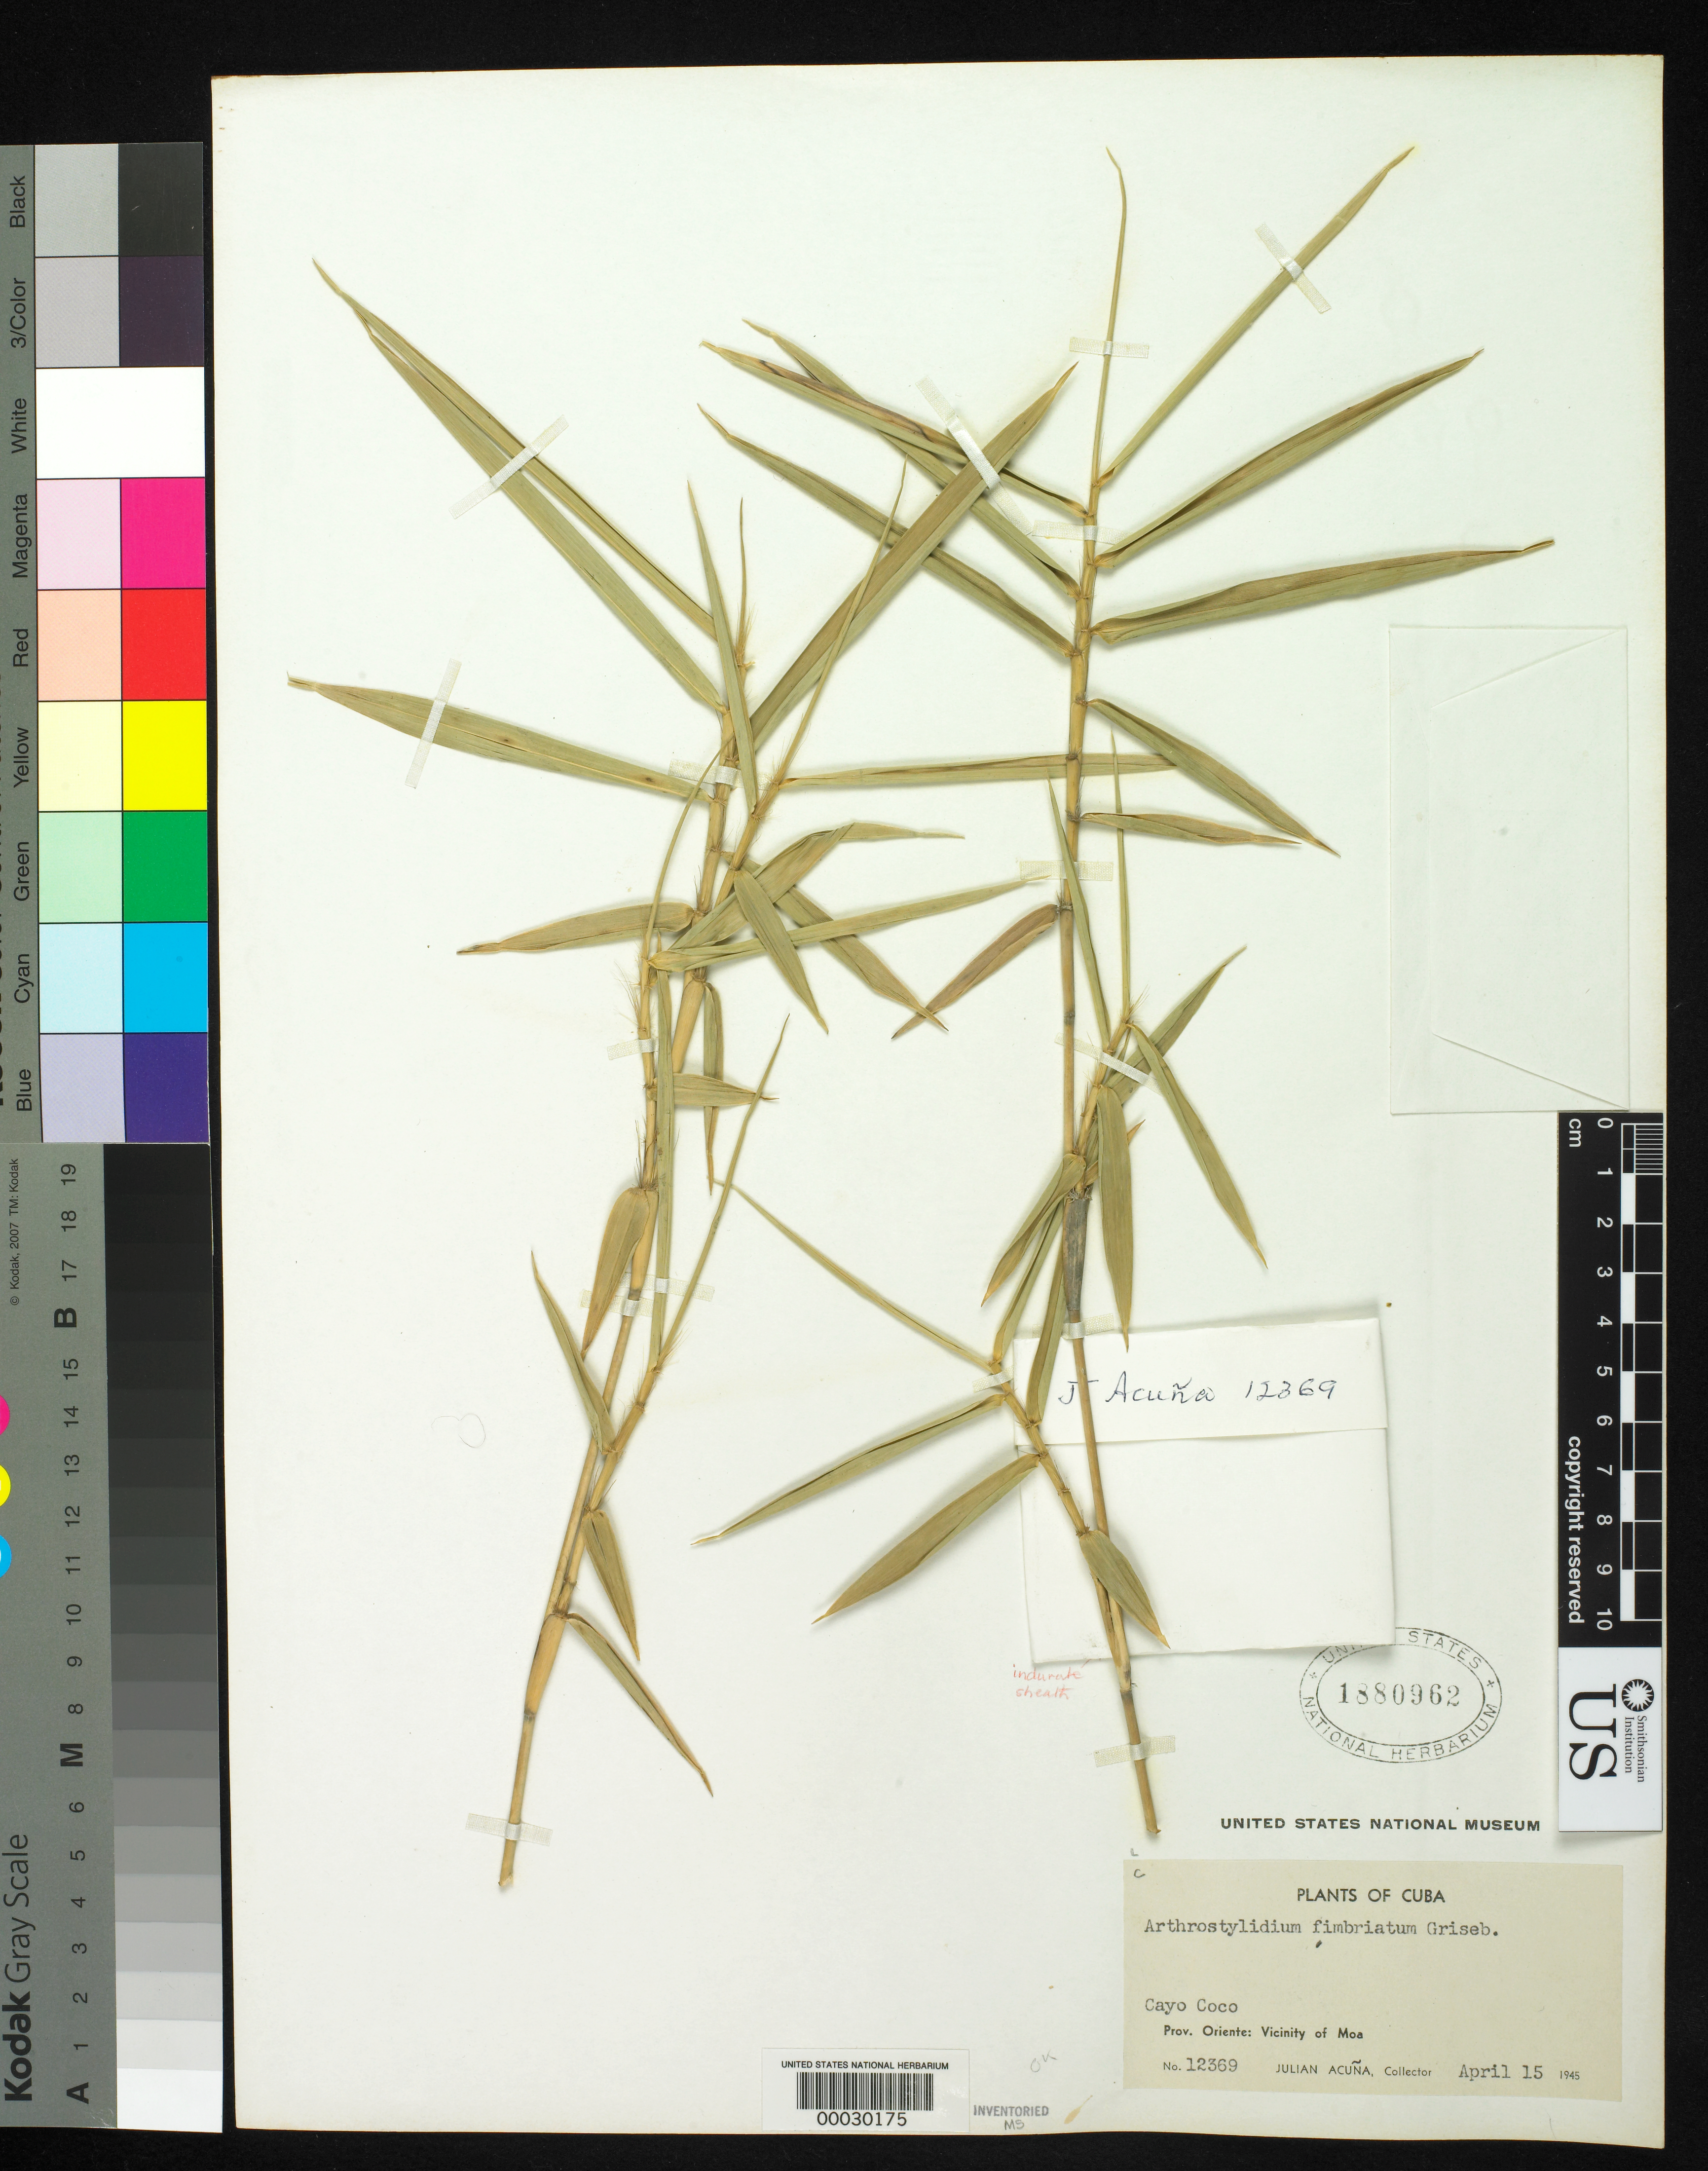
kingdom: Plantae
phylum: Tracheophyta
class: Liliopsida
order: Poales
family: Poaceae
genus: Arthrostylidium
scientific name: Arthrostylidium fimbriatum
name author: Griseb.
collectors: J. B. Acuña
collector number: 12369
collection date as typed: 15 Apr 1945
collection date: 1945-04-15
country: Cuba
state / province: Oriente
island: Greater Antilles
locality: Moa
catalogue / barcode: US 1880962